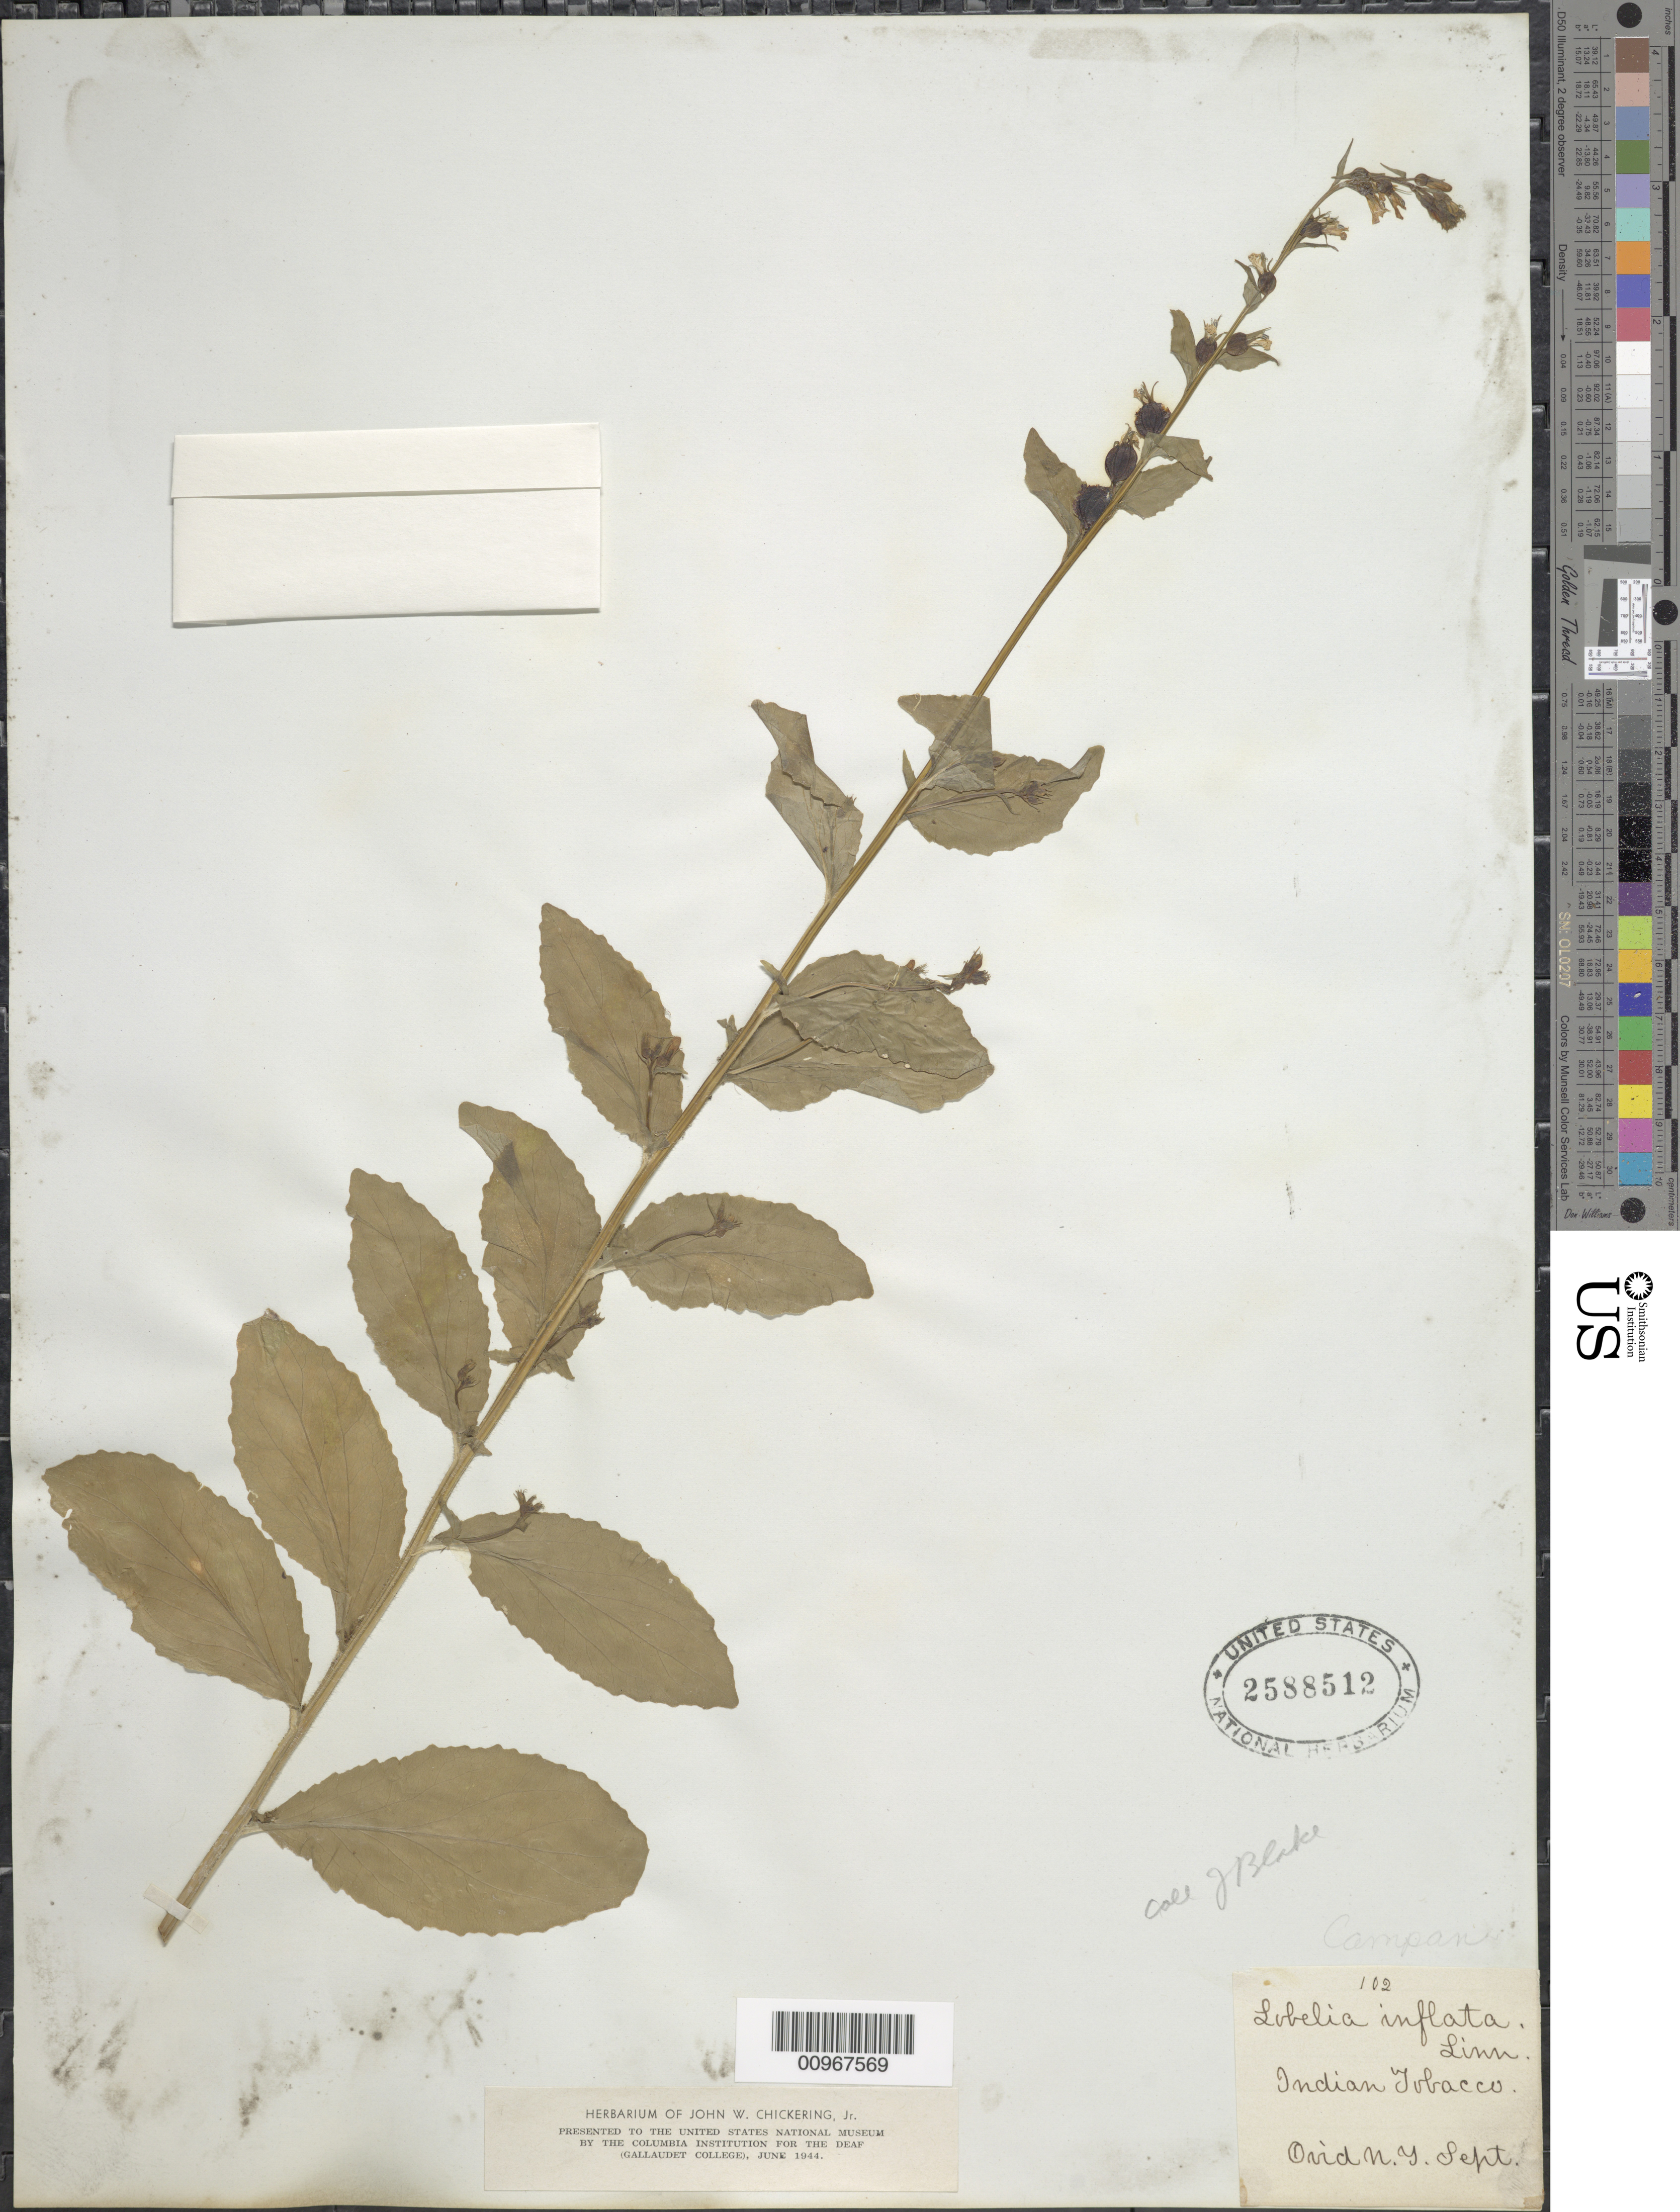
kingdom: Plantae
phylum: Tracheophyta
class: Magnoliopsida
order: Asterales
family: Campanulaceae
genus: Lobelia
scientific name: Lobelia inflata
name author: L.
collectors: J. Blake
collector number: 102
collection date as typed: Sept.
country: United States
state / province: New York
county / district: Seneca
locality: Ovid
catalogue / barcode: US 2588512